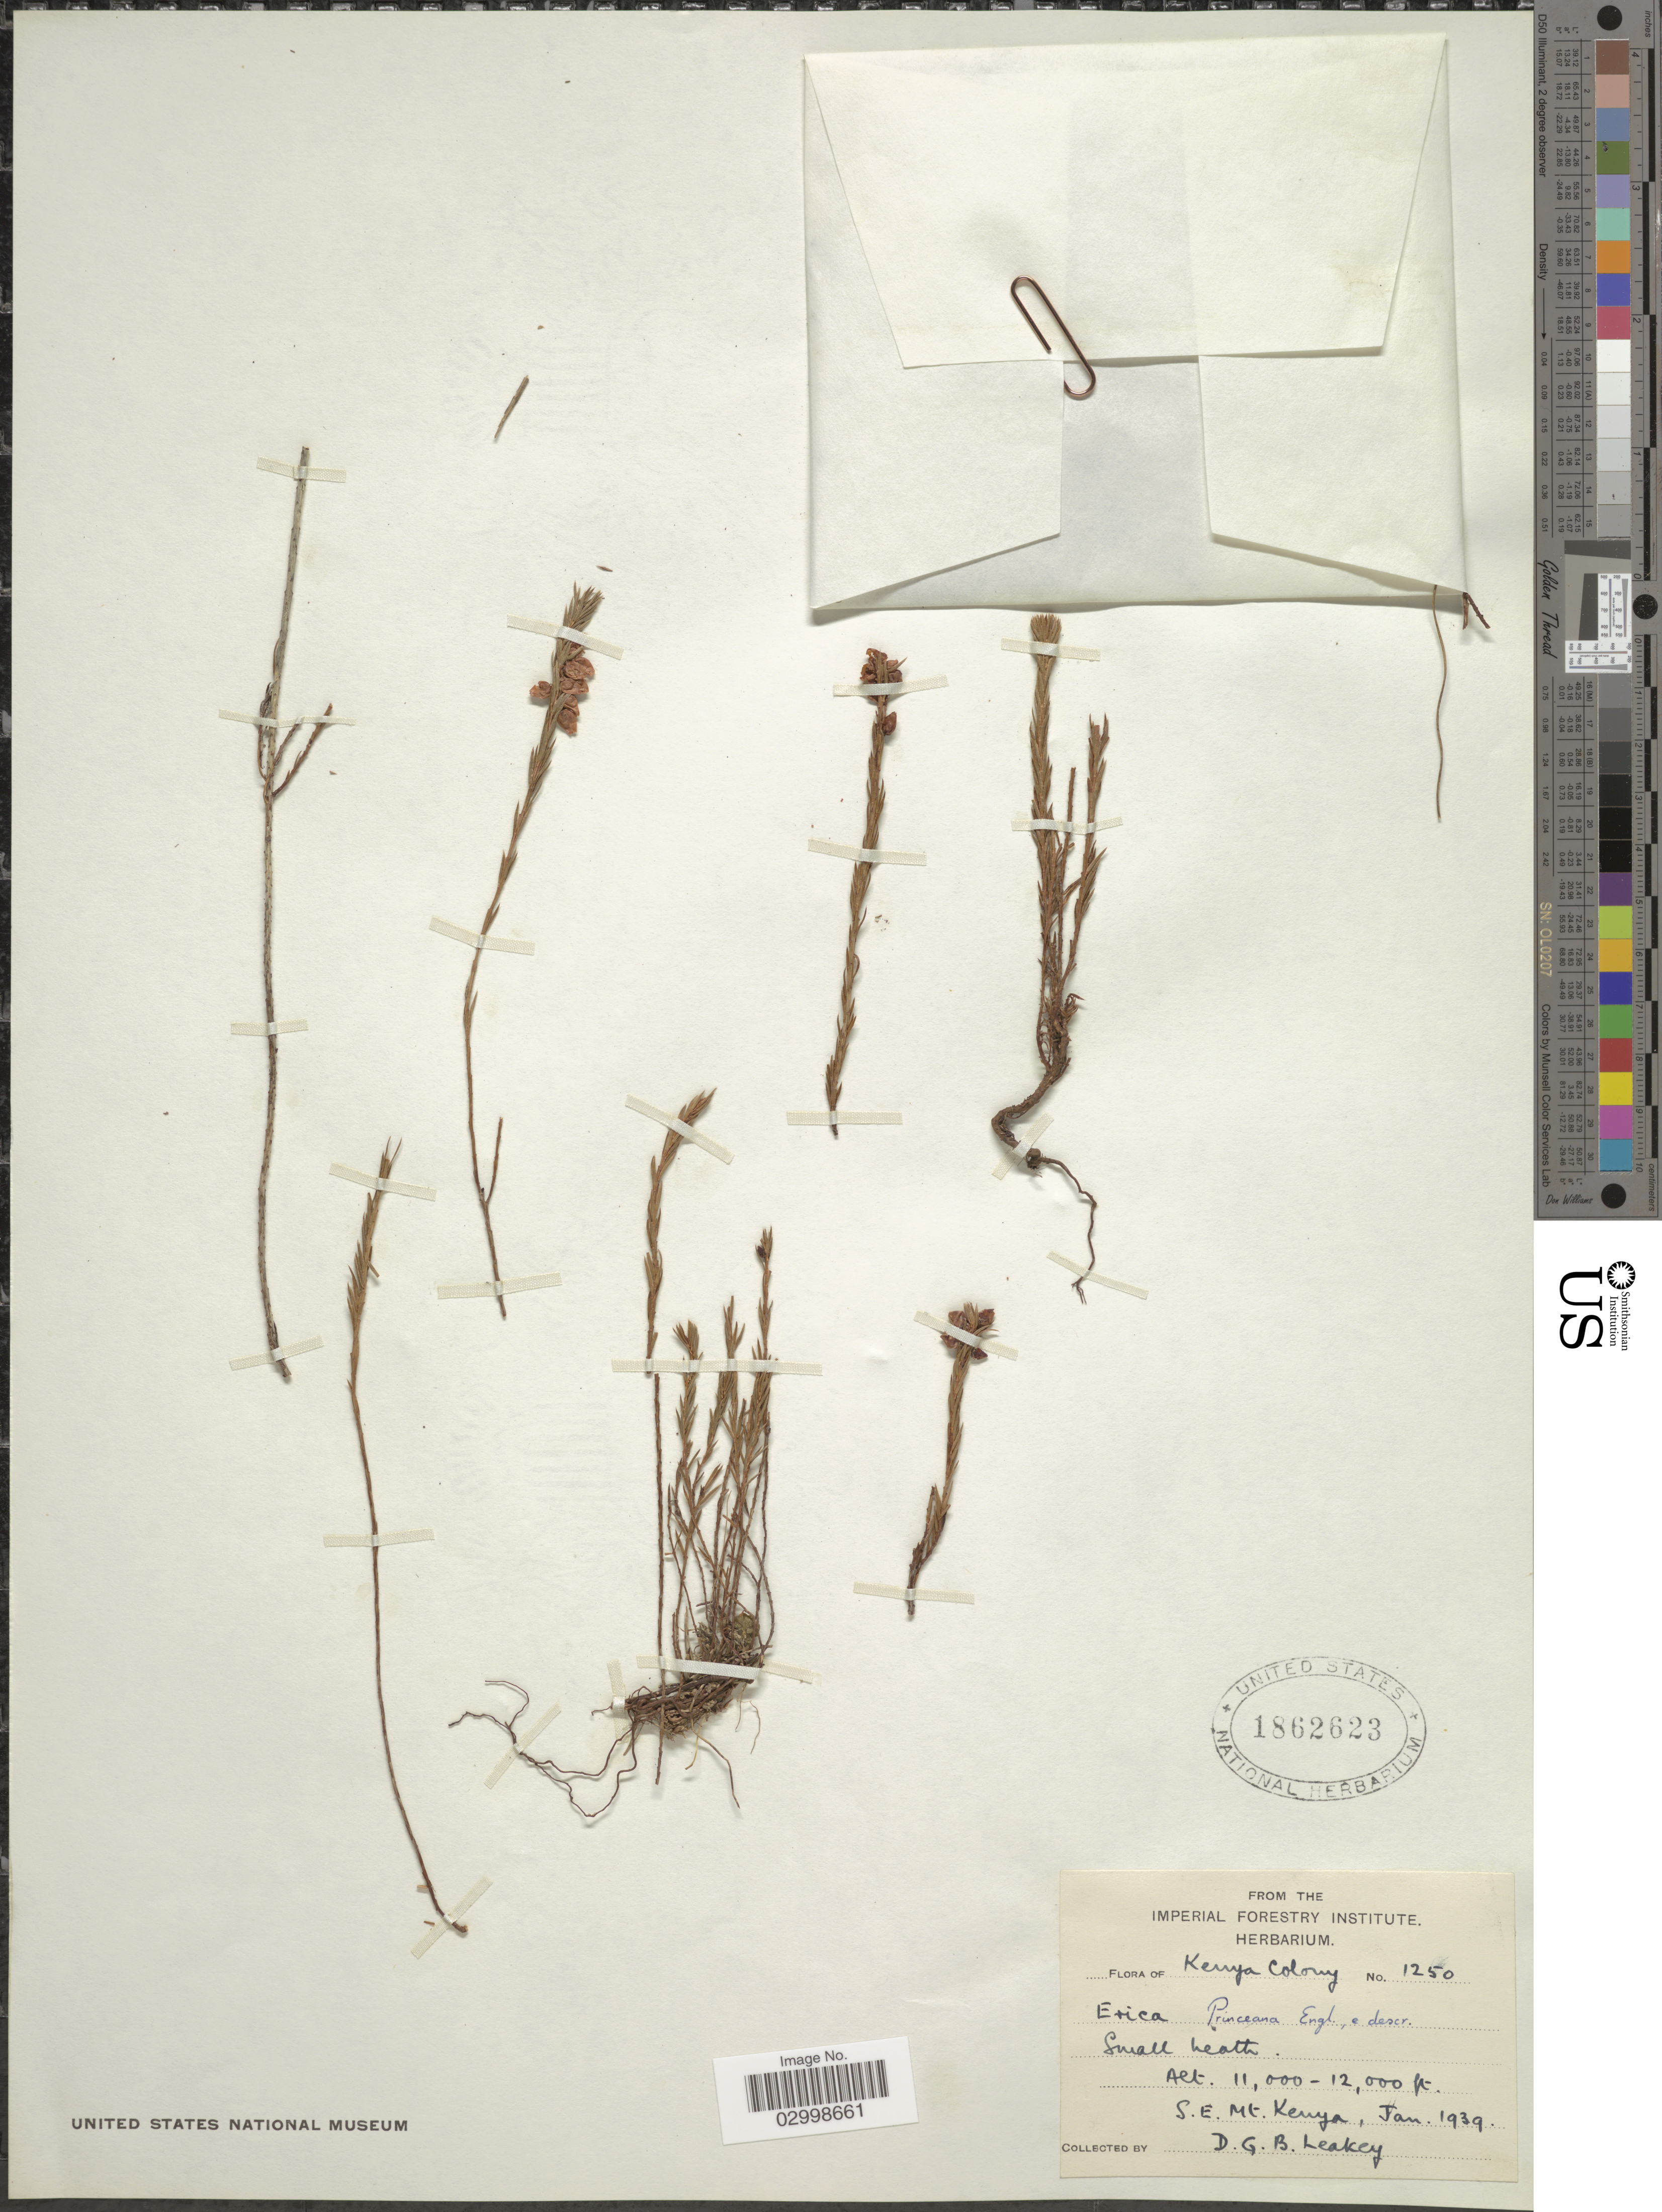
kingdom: Plantae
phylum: Tracheophyta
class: Magnoliopsida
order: Ericales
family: Ericaceae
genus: Erica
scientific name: Erica princeana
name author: Engl.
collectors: D. Leakey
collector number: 1250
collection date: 1939-01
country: Kenya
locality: Kenya Colony. S.E. Mt. Kenya.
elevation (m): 3353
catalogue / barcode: US 1862623